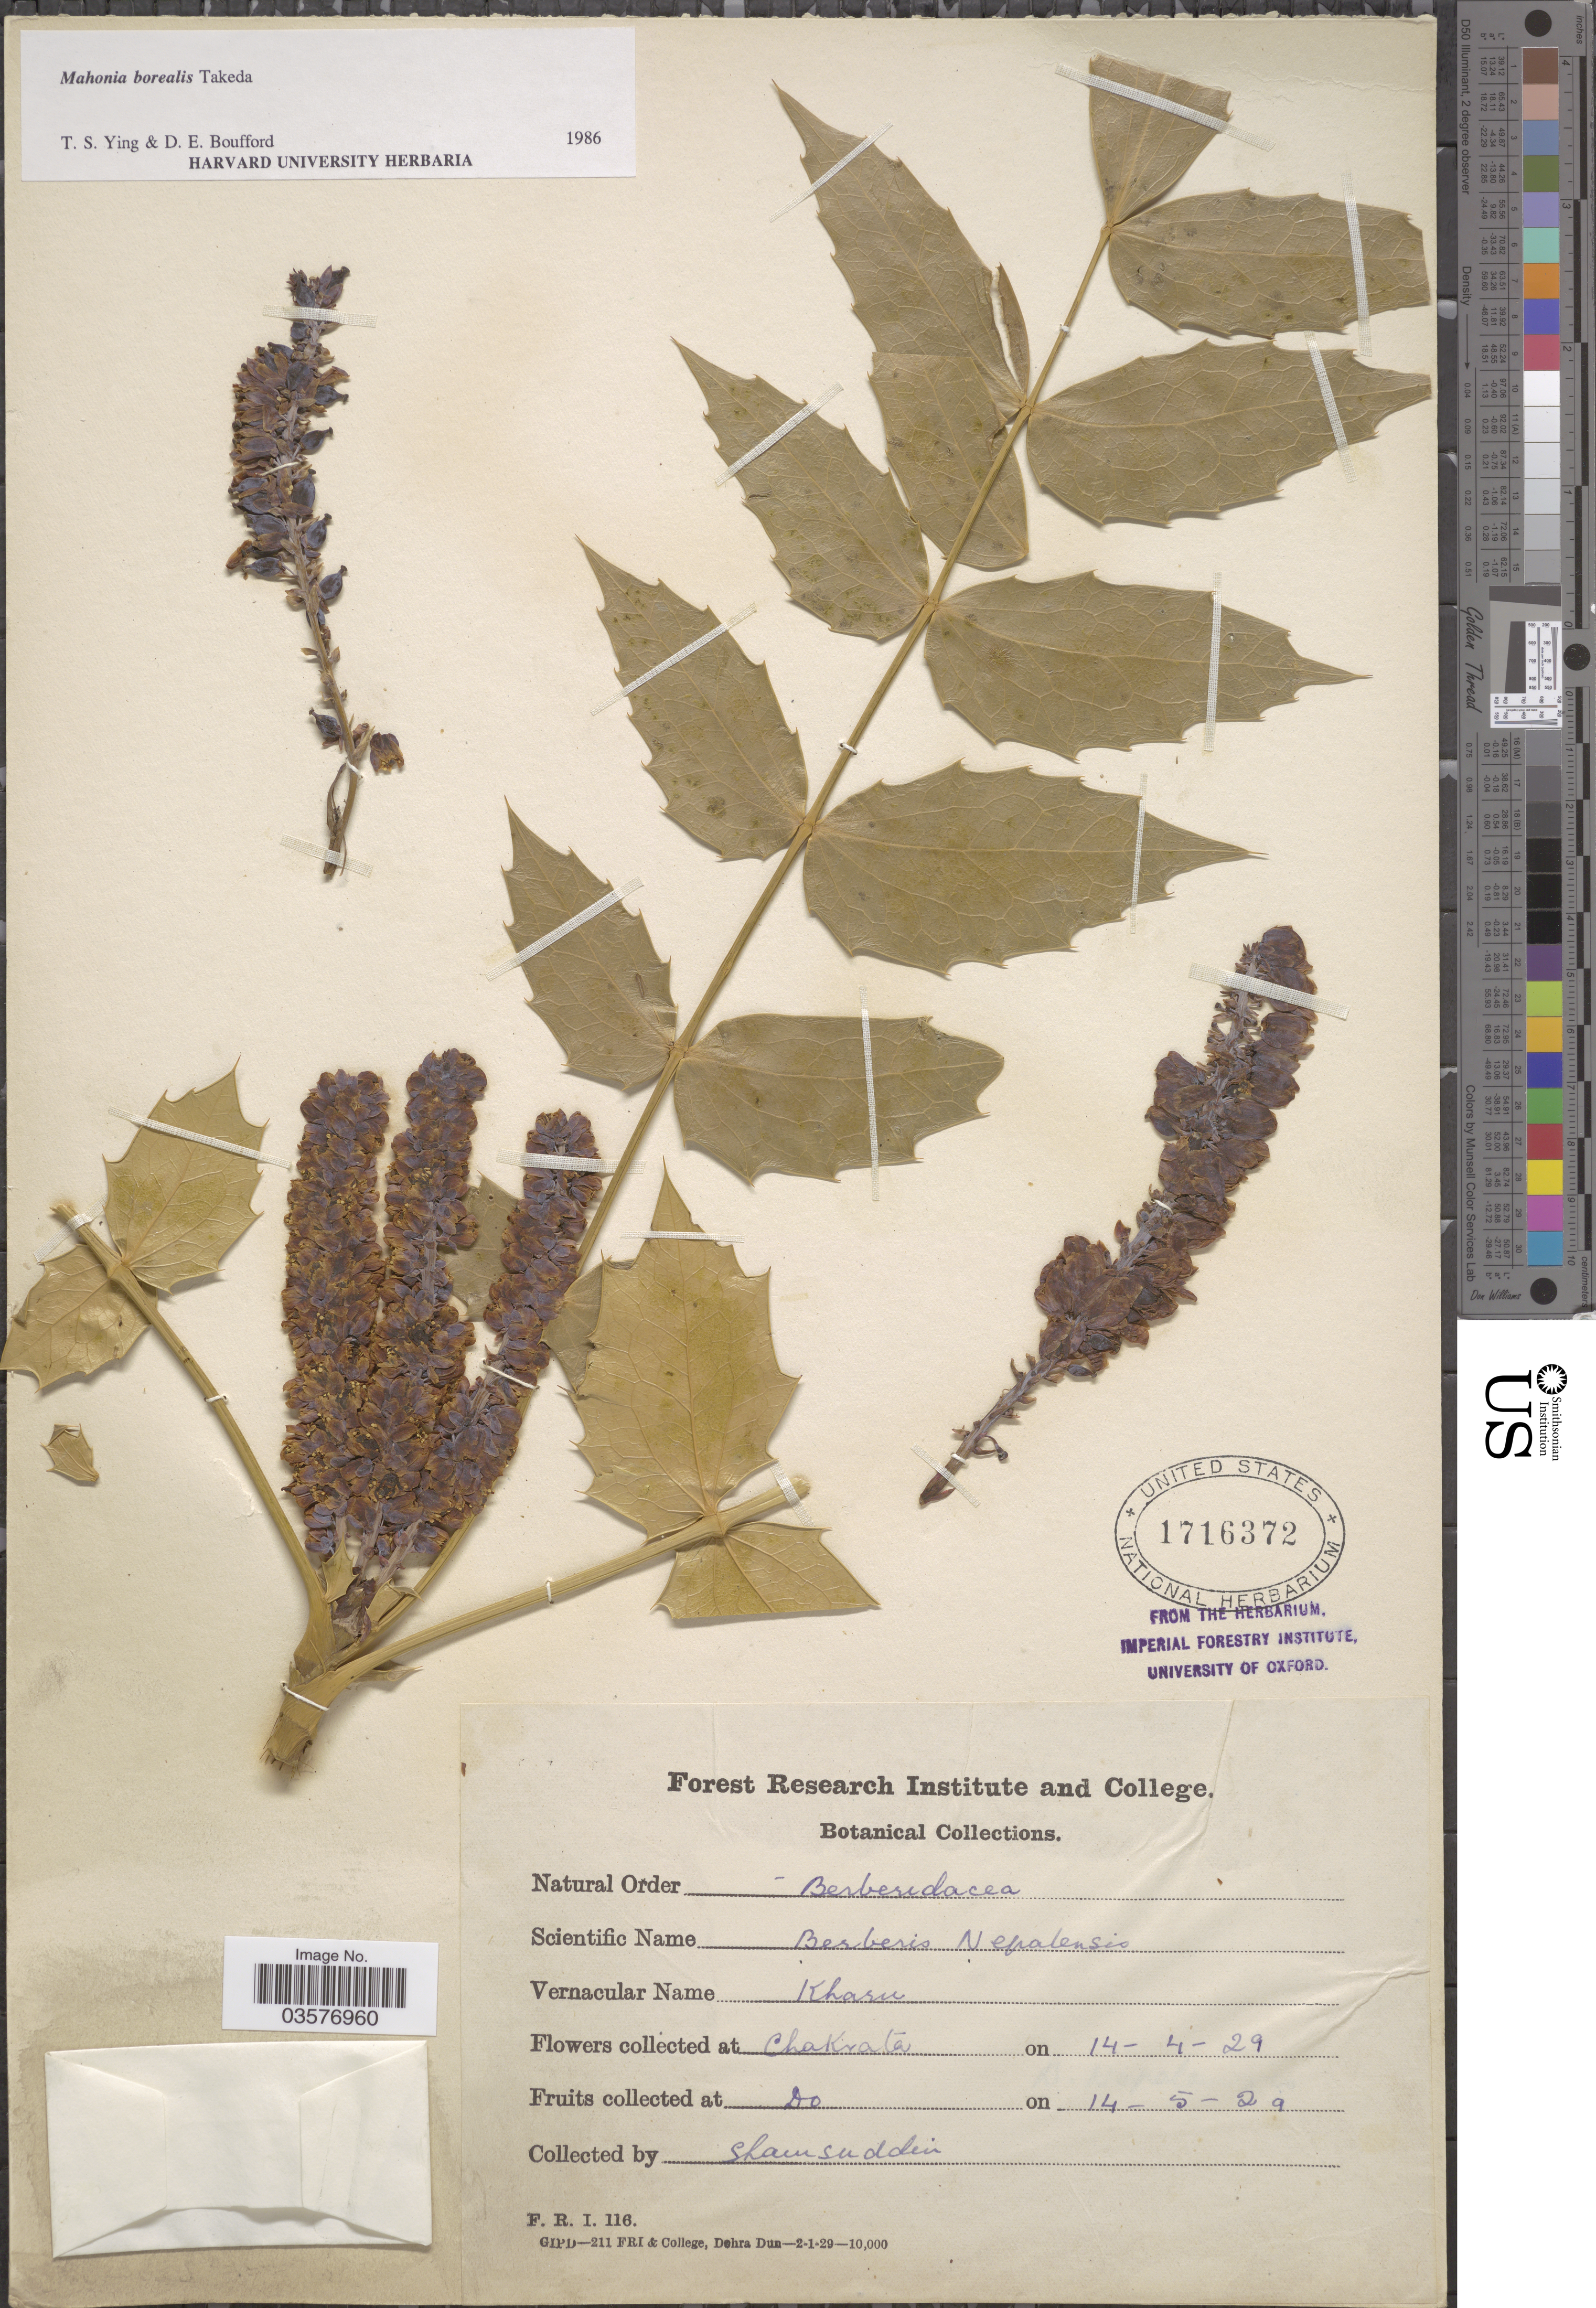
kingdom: Plantae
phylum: Tracheophyta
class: Magnoliopsida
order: Ranunculales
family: Berberidaceae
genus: Mahonia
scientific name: Mahonia borealis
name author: Takeda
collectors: Shamsuddin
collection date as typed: Transcribed d/m/y: 14/4/29 to 14/5/29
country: India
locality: Chakrata, Do.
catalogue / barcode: US 1716372